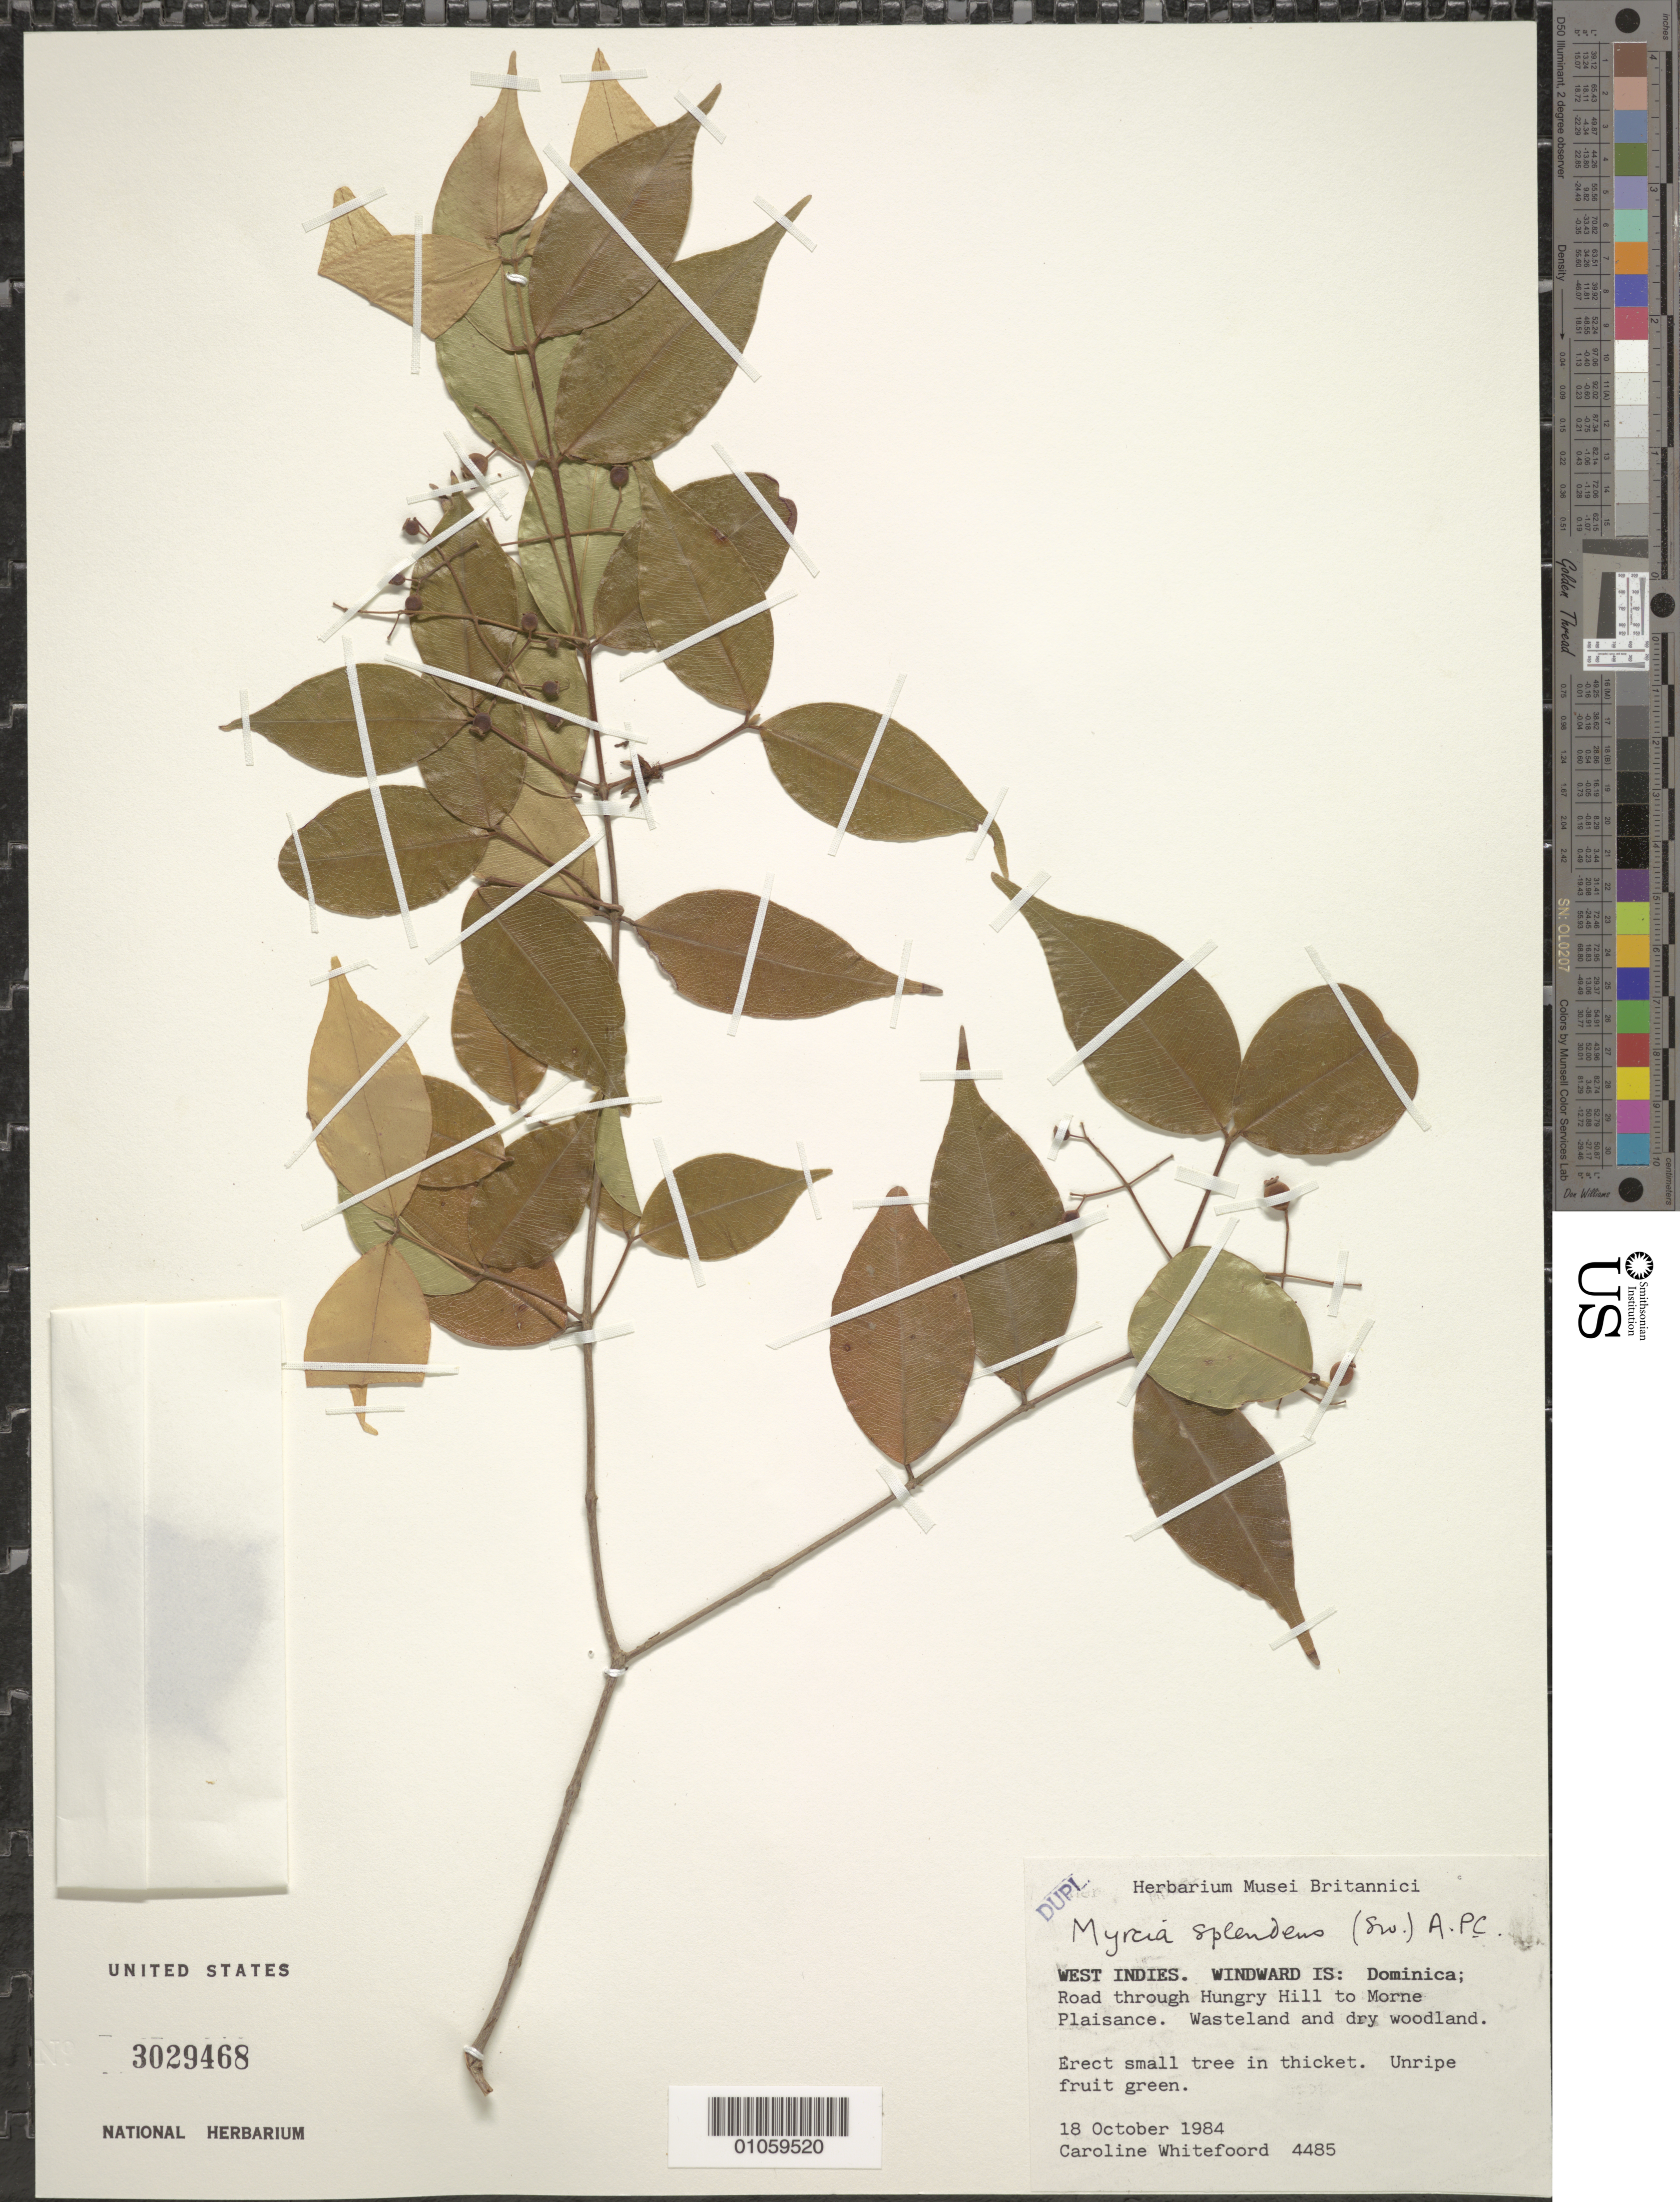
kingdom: Plantae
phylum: Tracheophyta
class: Magnoliopsida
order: Myrtales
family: Myrtaceae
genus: Myrcia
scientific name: Myrcia splendens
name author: (Sw.) DC.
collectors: C. Whitefoord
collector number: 4485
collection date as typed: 18 Oct 1984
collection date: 1984-10-18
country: Dominica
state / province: St. Peter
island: Dominica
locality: Road through Hungry Hill to Morne Plaisance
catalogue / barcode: US 3029468